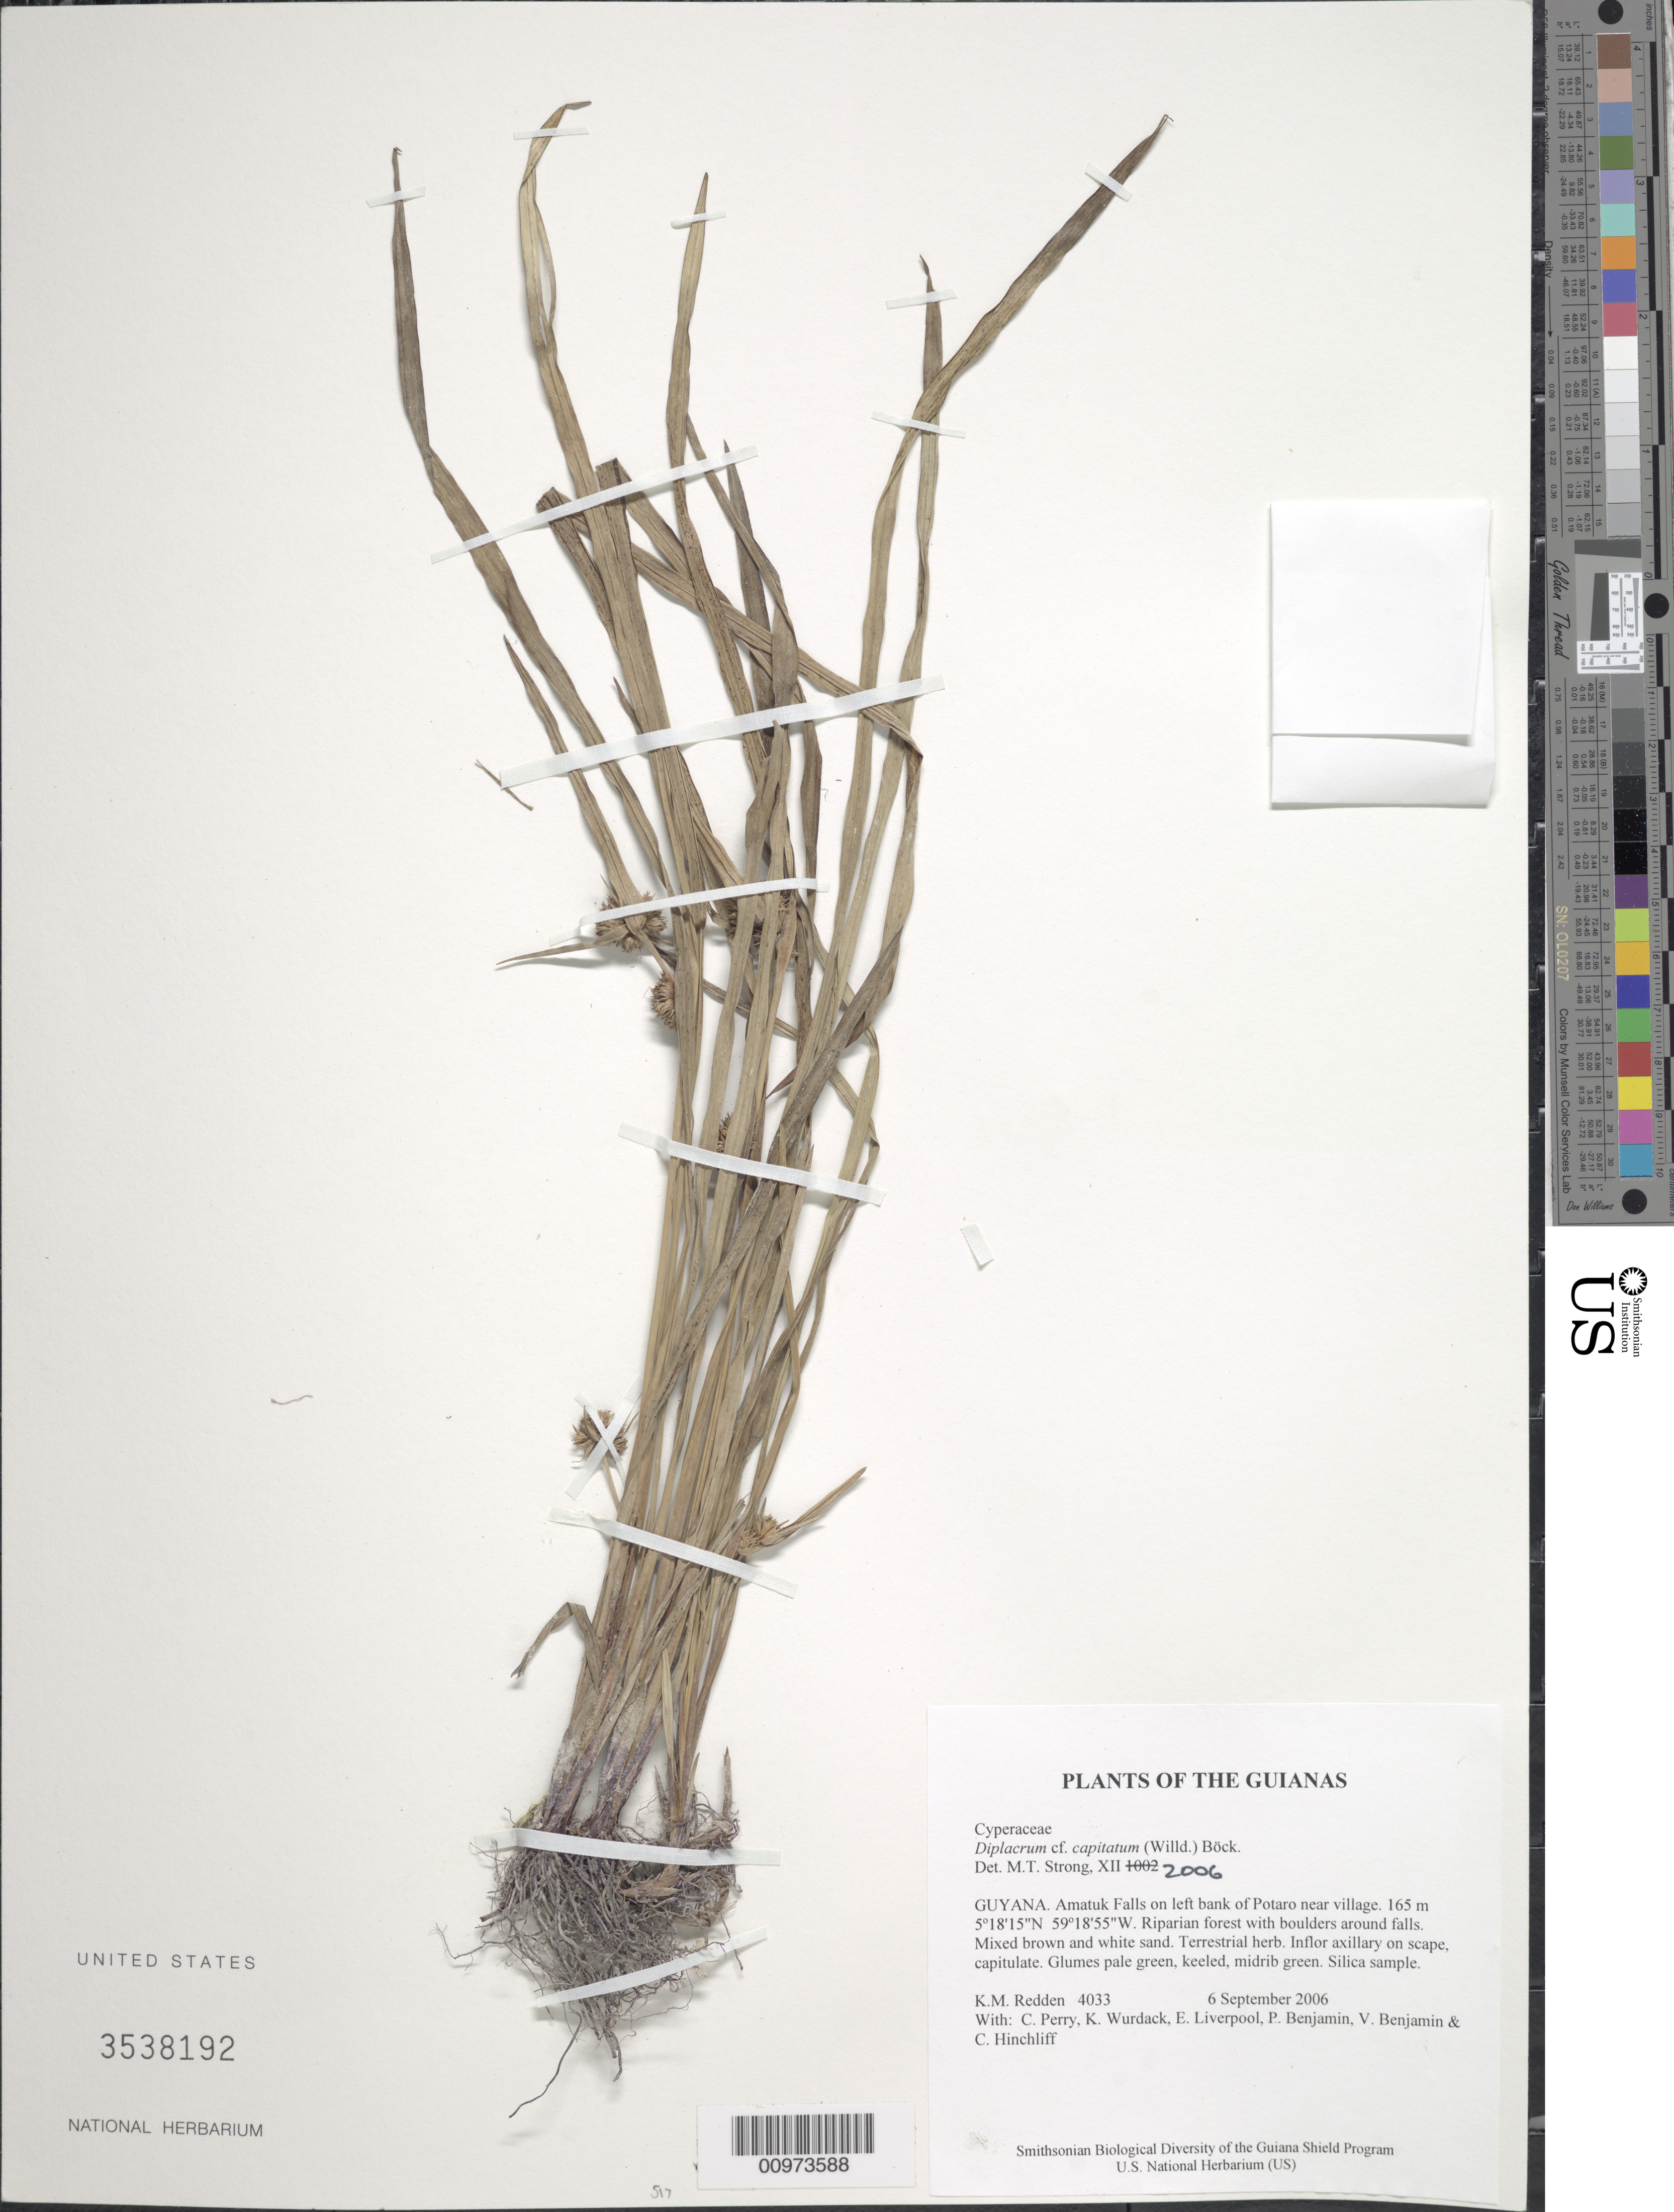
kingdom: Plantae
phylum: Tracheophyta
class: Liliopsida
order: Poales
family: Cyperaceae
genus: Diplacrum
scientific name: Diplacrum capitatum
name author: (Willd.) Boeckeler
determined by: Strong, M. T., (US), Smithsonian Institution - National Museum of Natural History (UNITED STATES)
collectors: K. M. Redden, C. Perry, K. Wurdack, E. Liverpool, P. Benjamin, V. Benjamin & C. E. Hinchliff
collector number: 4033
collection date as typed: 6 September 2006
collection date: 2006-09-06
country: Guyana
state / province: Potaro-Siparuni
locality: Amatuk Falls on left bank of Potaro near village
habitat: Riparian forest with boulders around falls. Mixed brown and white sand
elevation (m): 165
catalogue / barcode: US 3538192